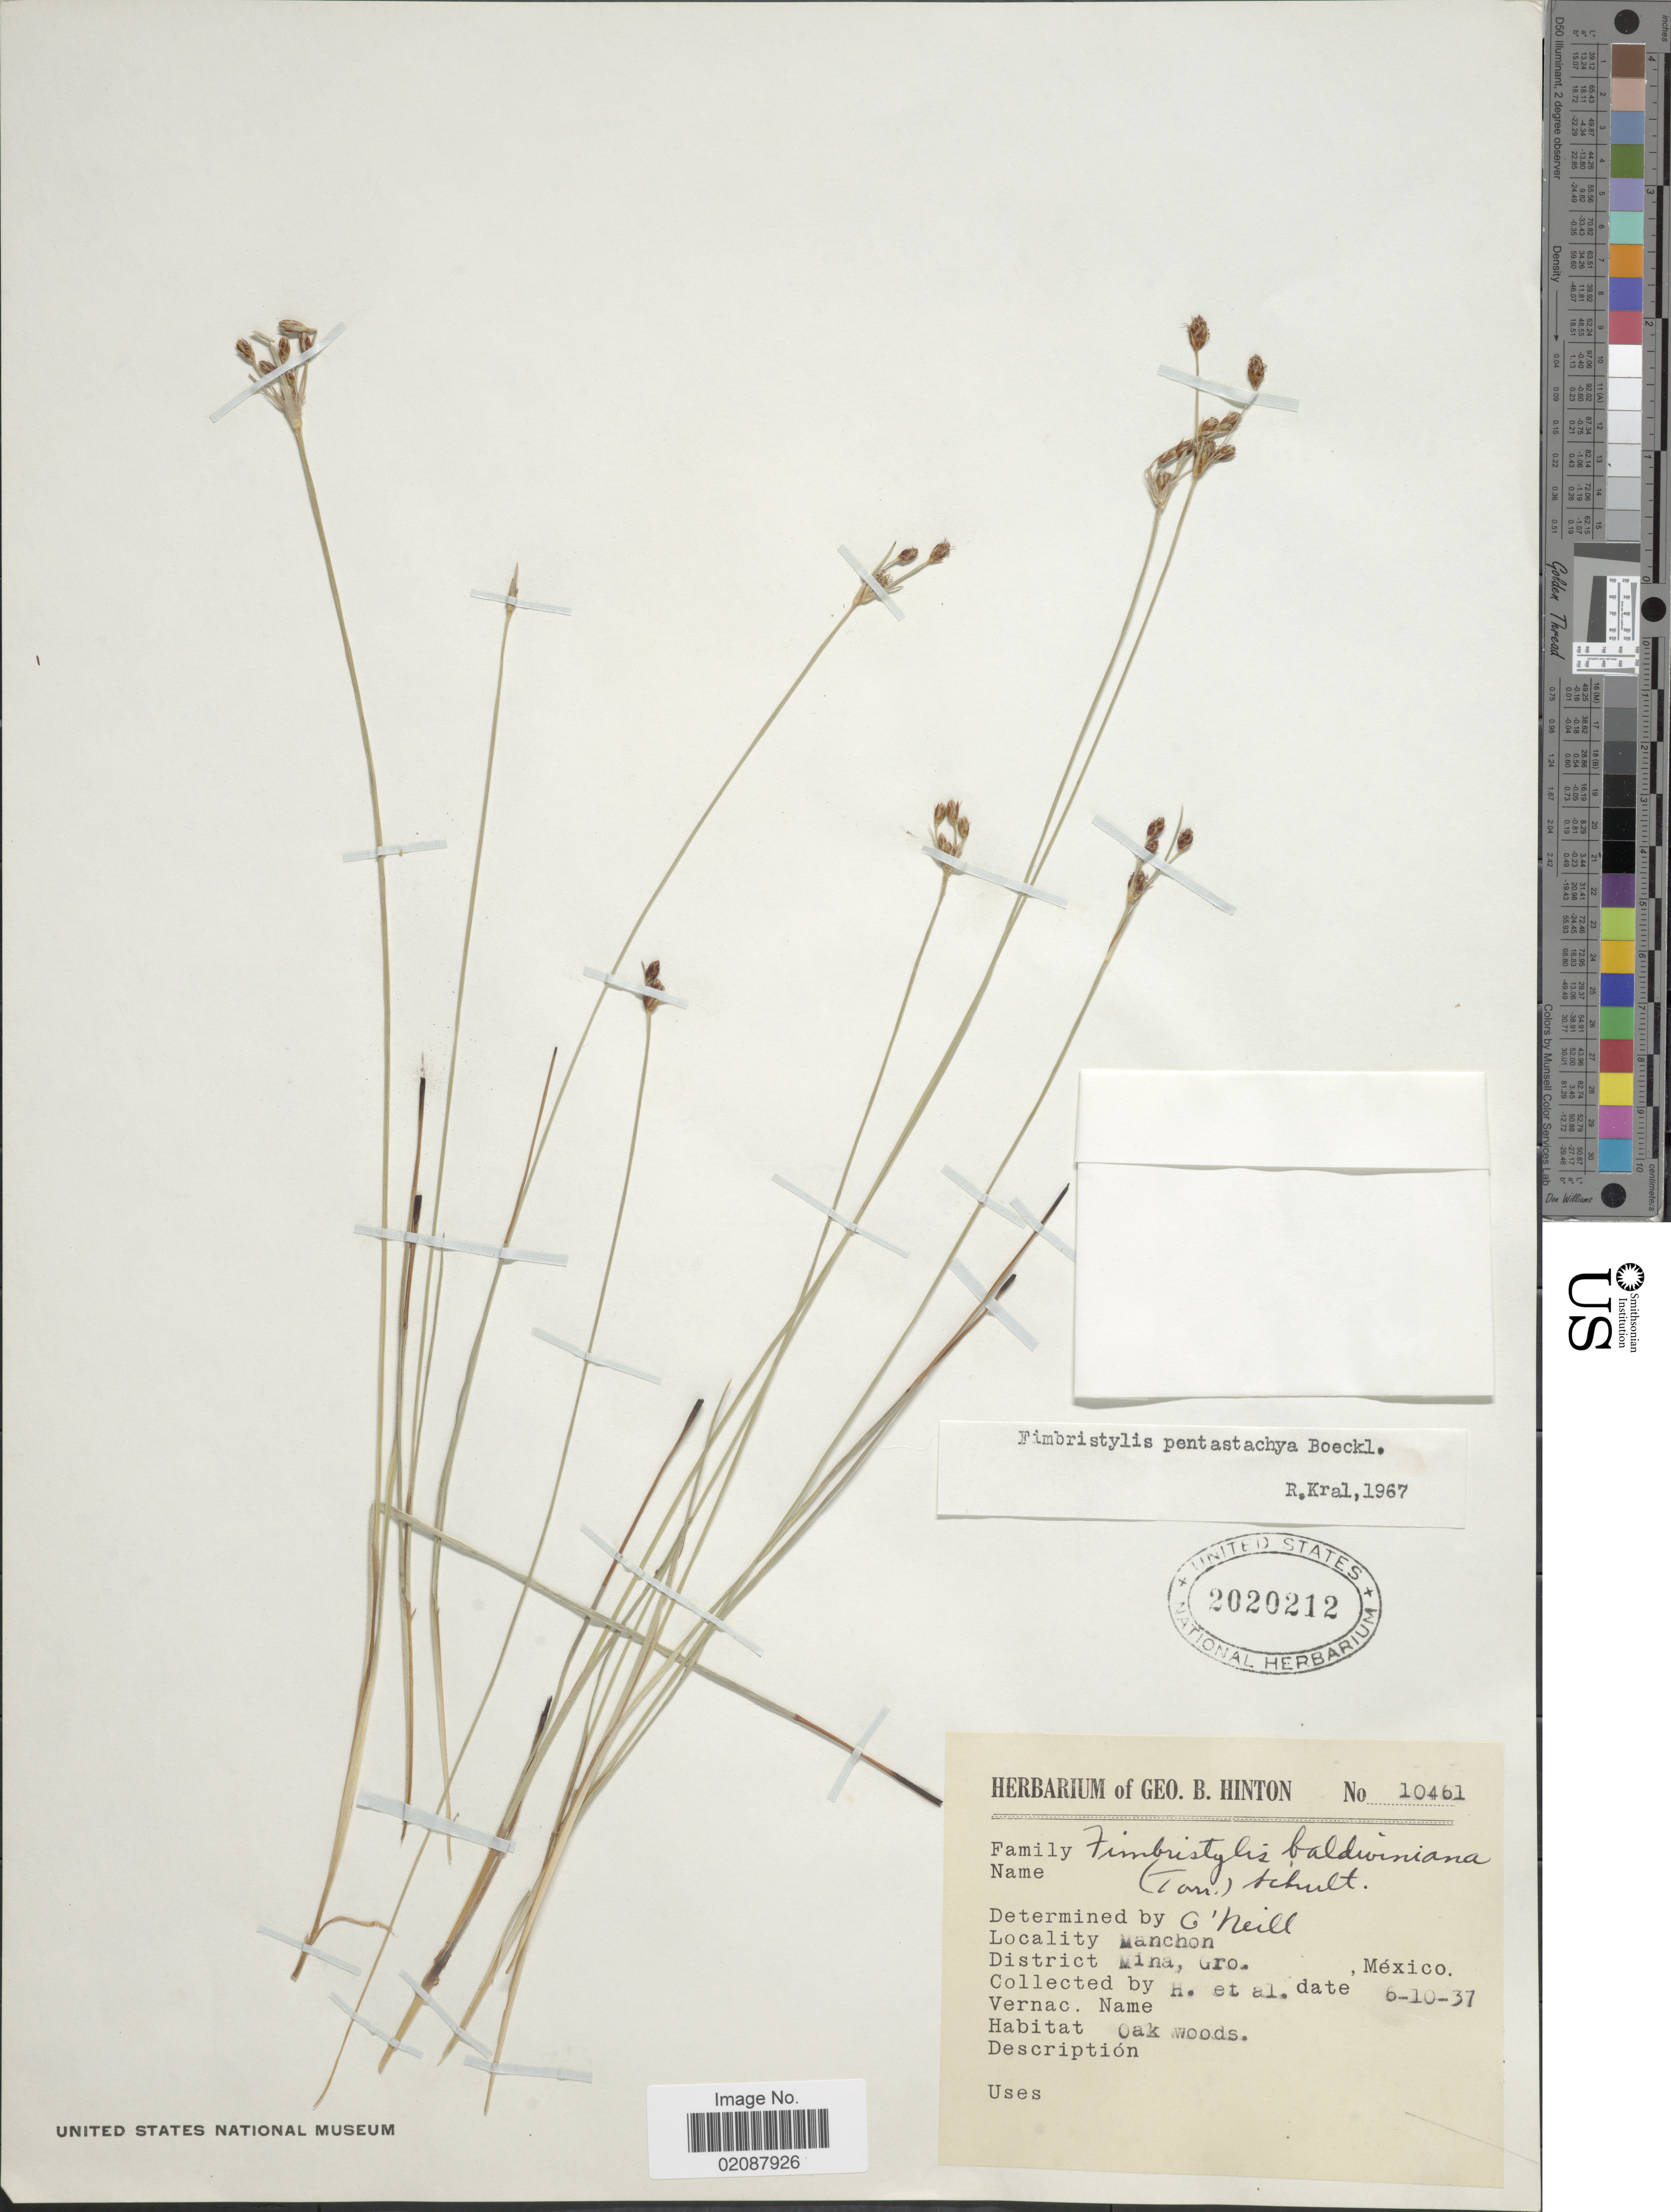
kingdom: Plantae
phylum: Tracheophyta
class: Liliopsida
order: Poales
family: Cyperaceae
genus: Fimbristylis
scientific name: Fimbristylis pentastachya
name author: Boeckeler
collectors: G. B. Hinton & et al.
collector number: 10461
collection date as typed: Transcribed d/m/y: 10/6/37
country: Mexico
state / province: Guerrero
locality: Manchon. District Mina, Gro.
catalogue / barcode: US 2020212